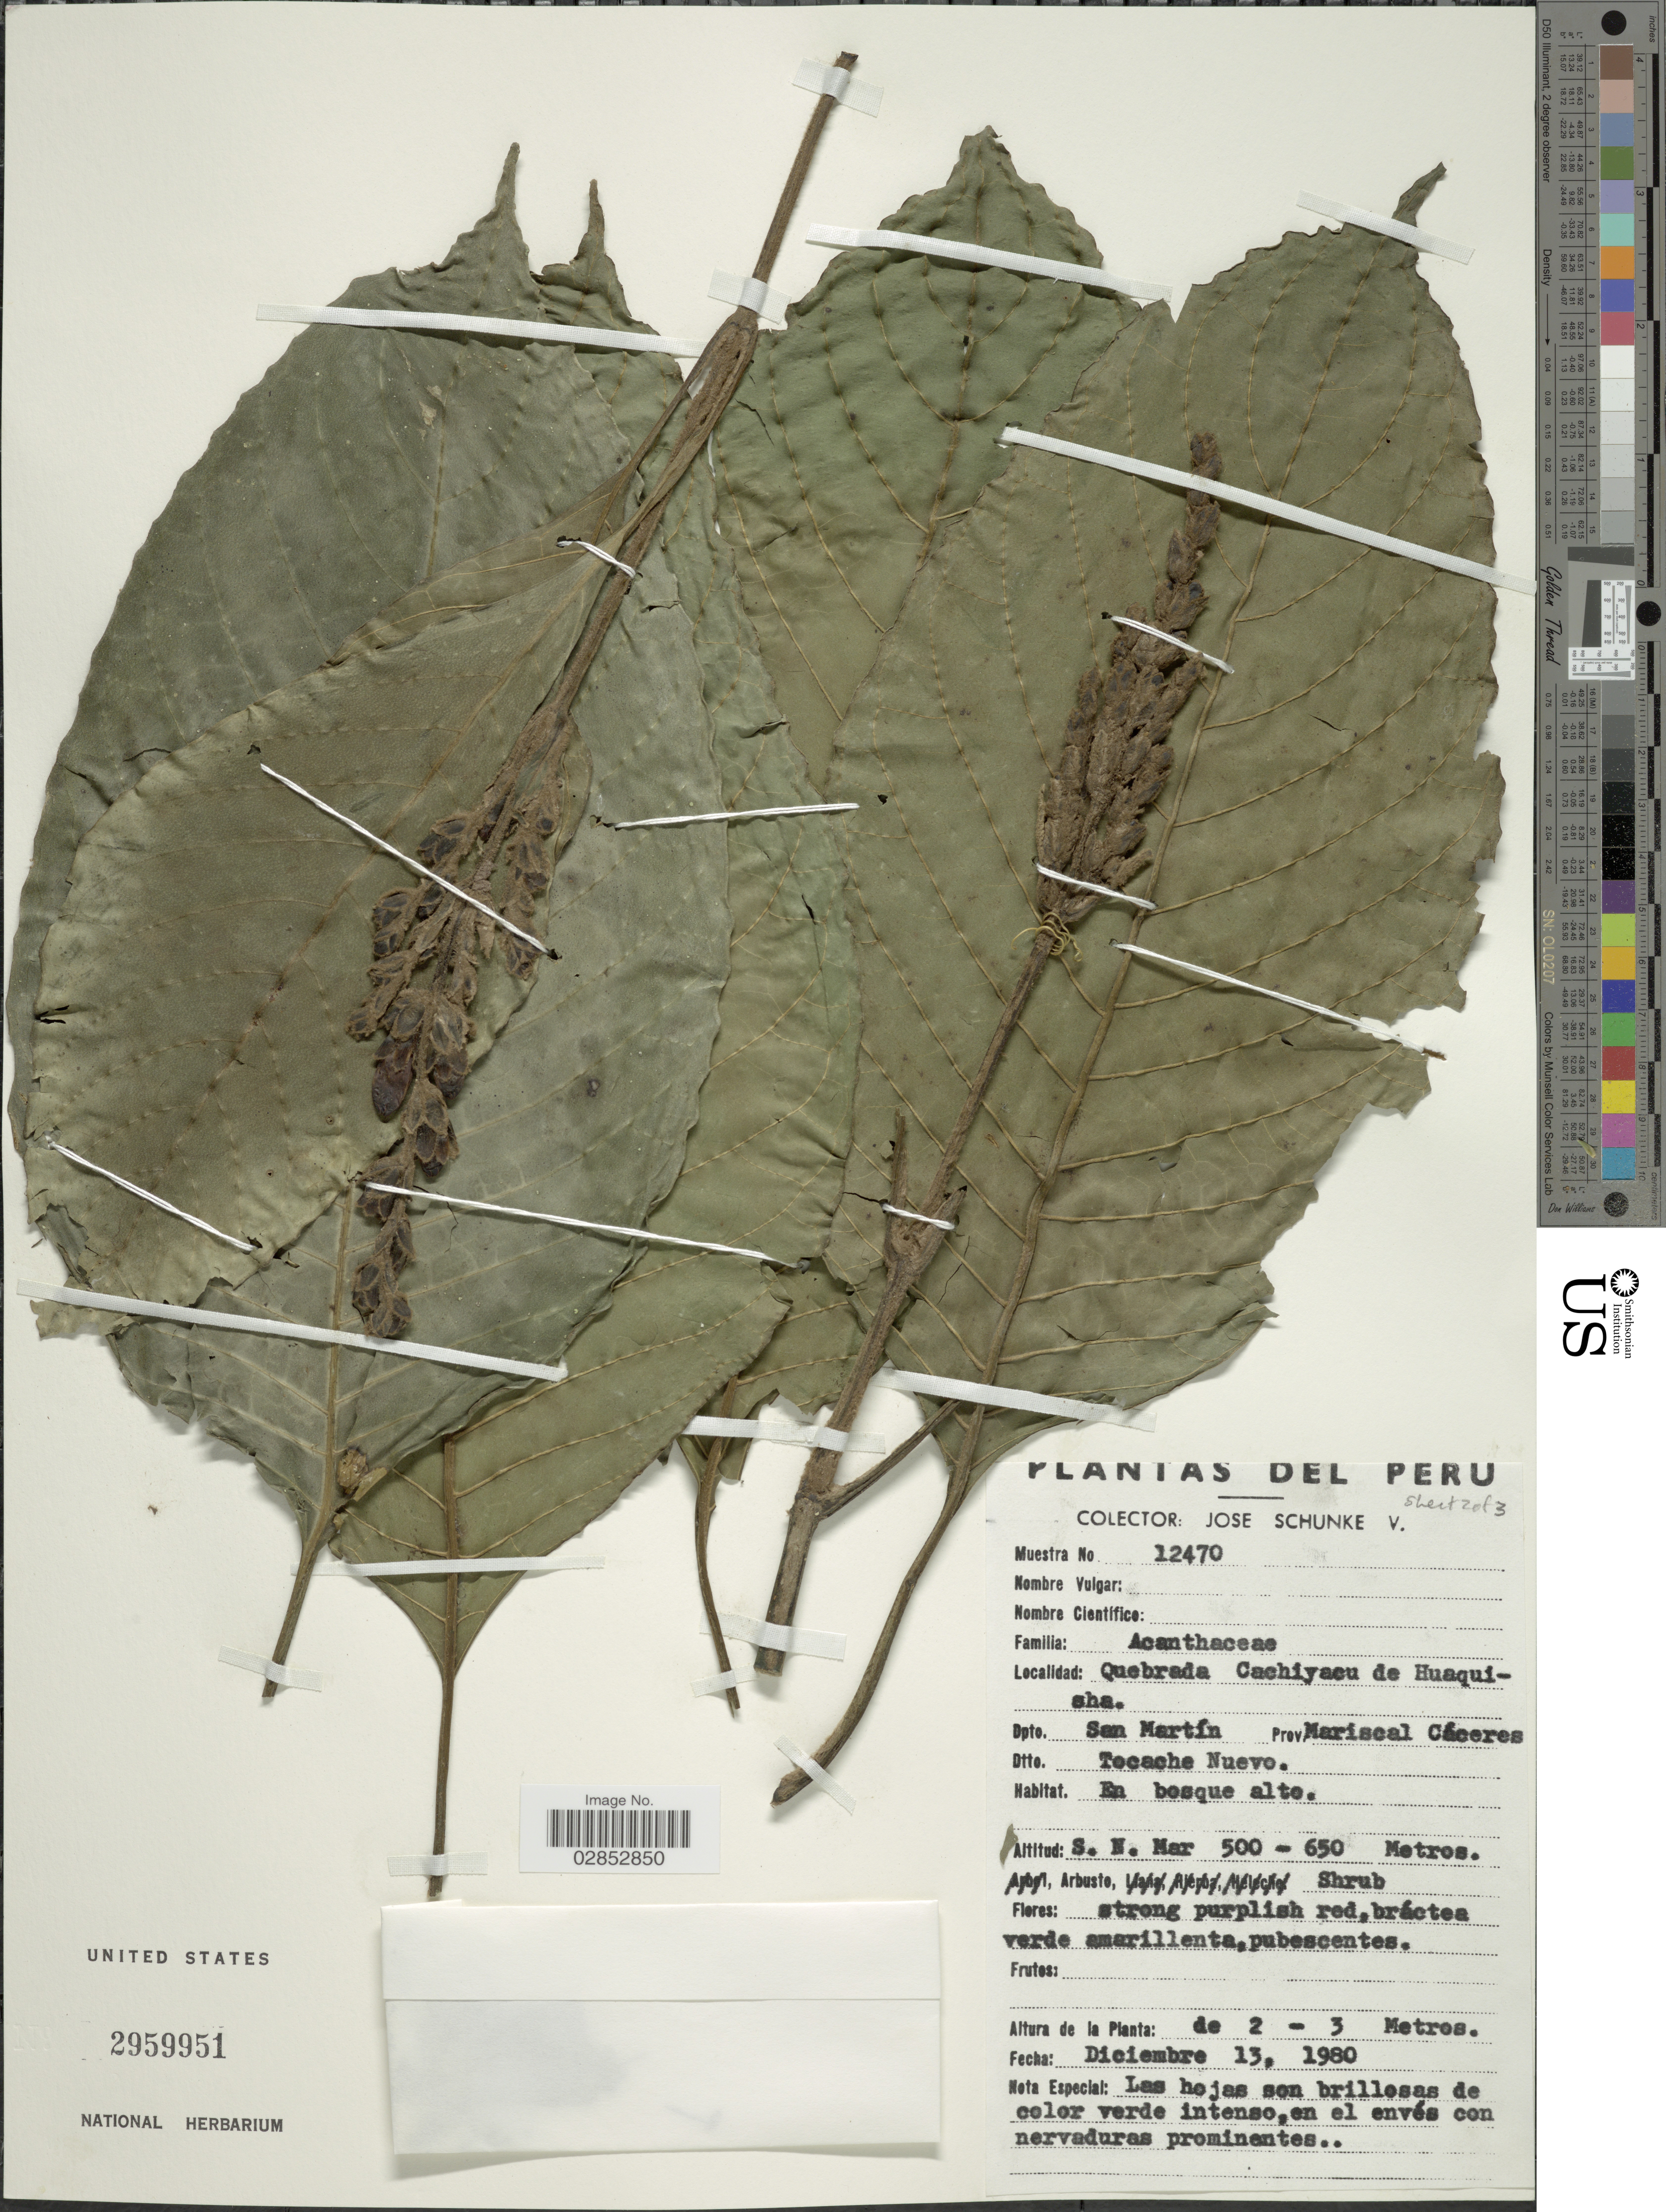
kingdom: Plantae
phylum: Tracheophyta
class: Magnoliopsida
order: Lamiales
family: Acanthaceae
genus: Sanchezia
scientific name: Sanchezia lasia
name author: Leonard & L.B. Sm.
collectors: J. Schunke Vigo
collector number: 12470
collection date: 1980-12-13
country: Peru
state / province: San Martín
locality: Quebrada Cachiyacu de Huaquisha. Dpto. San Martín. Prov. Mariscal Cáceres. Dtto. Tocache Nuevo.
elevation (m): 500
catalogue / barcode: US 2959951